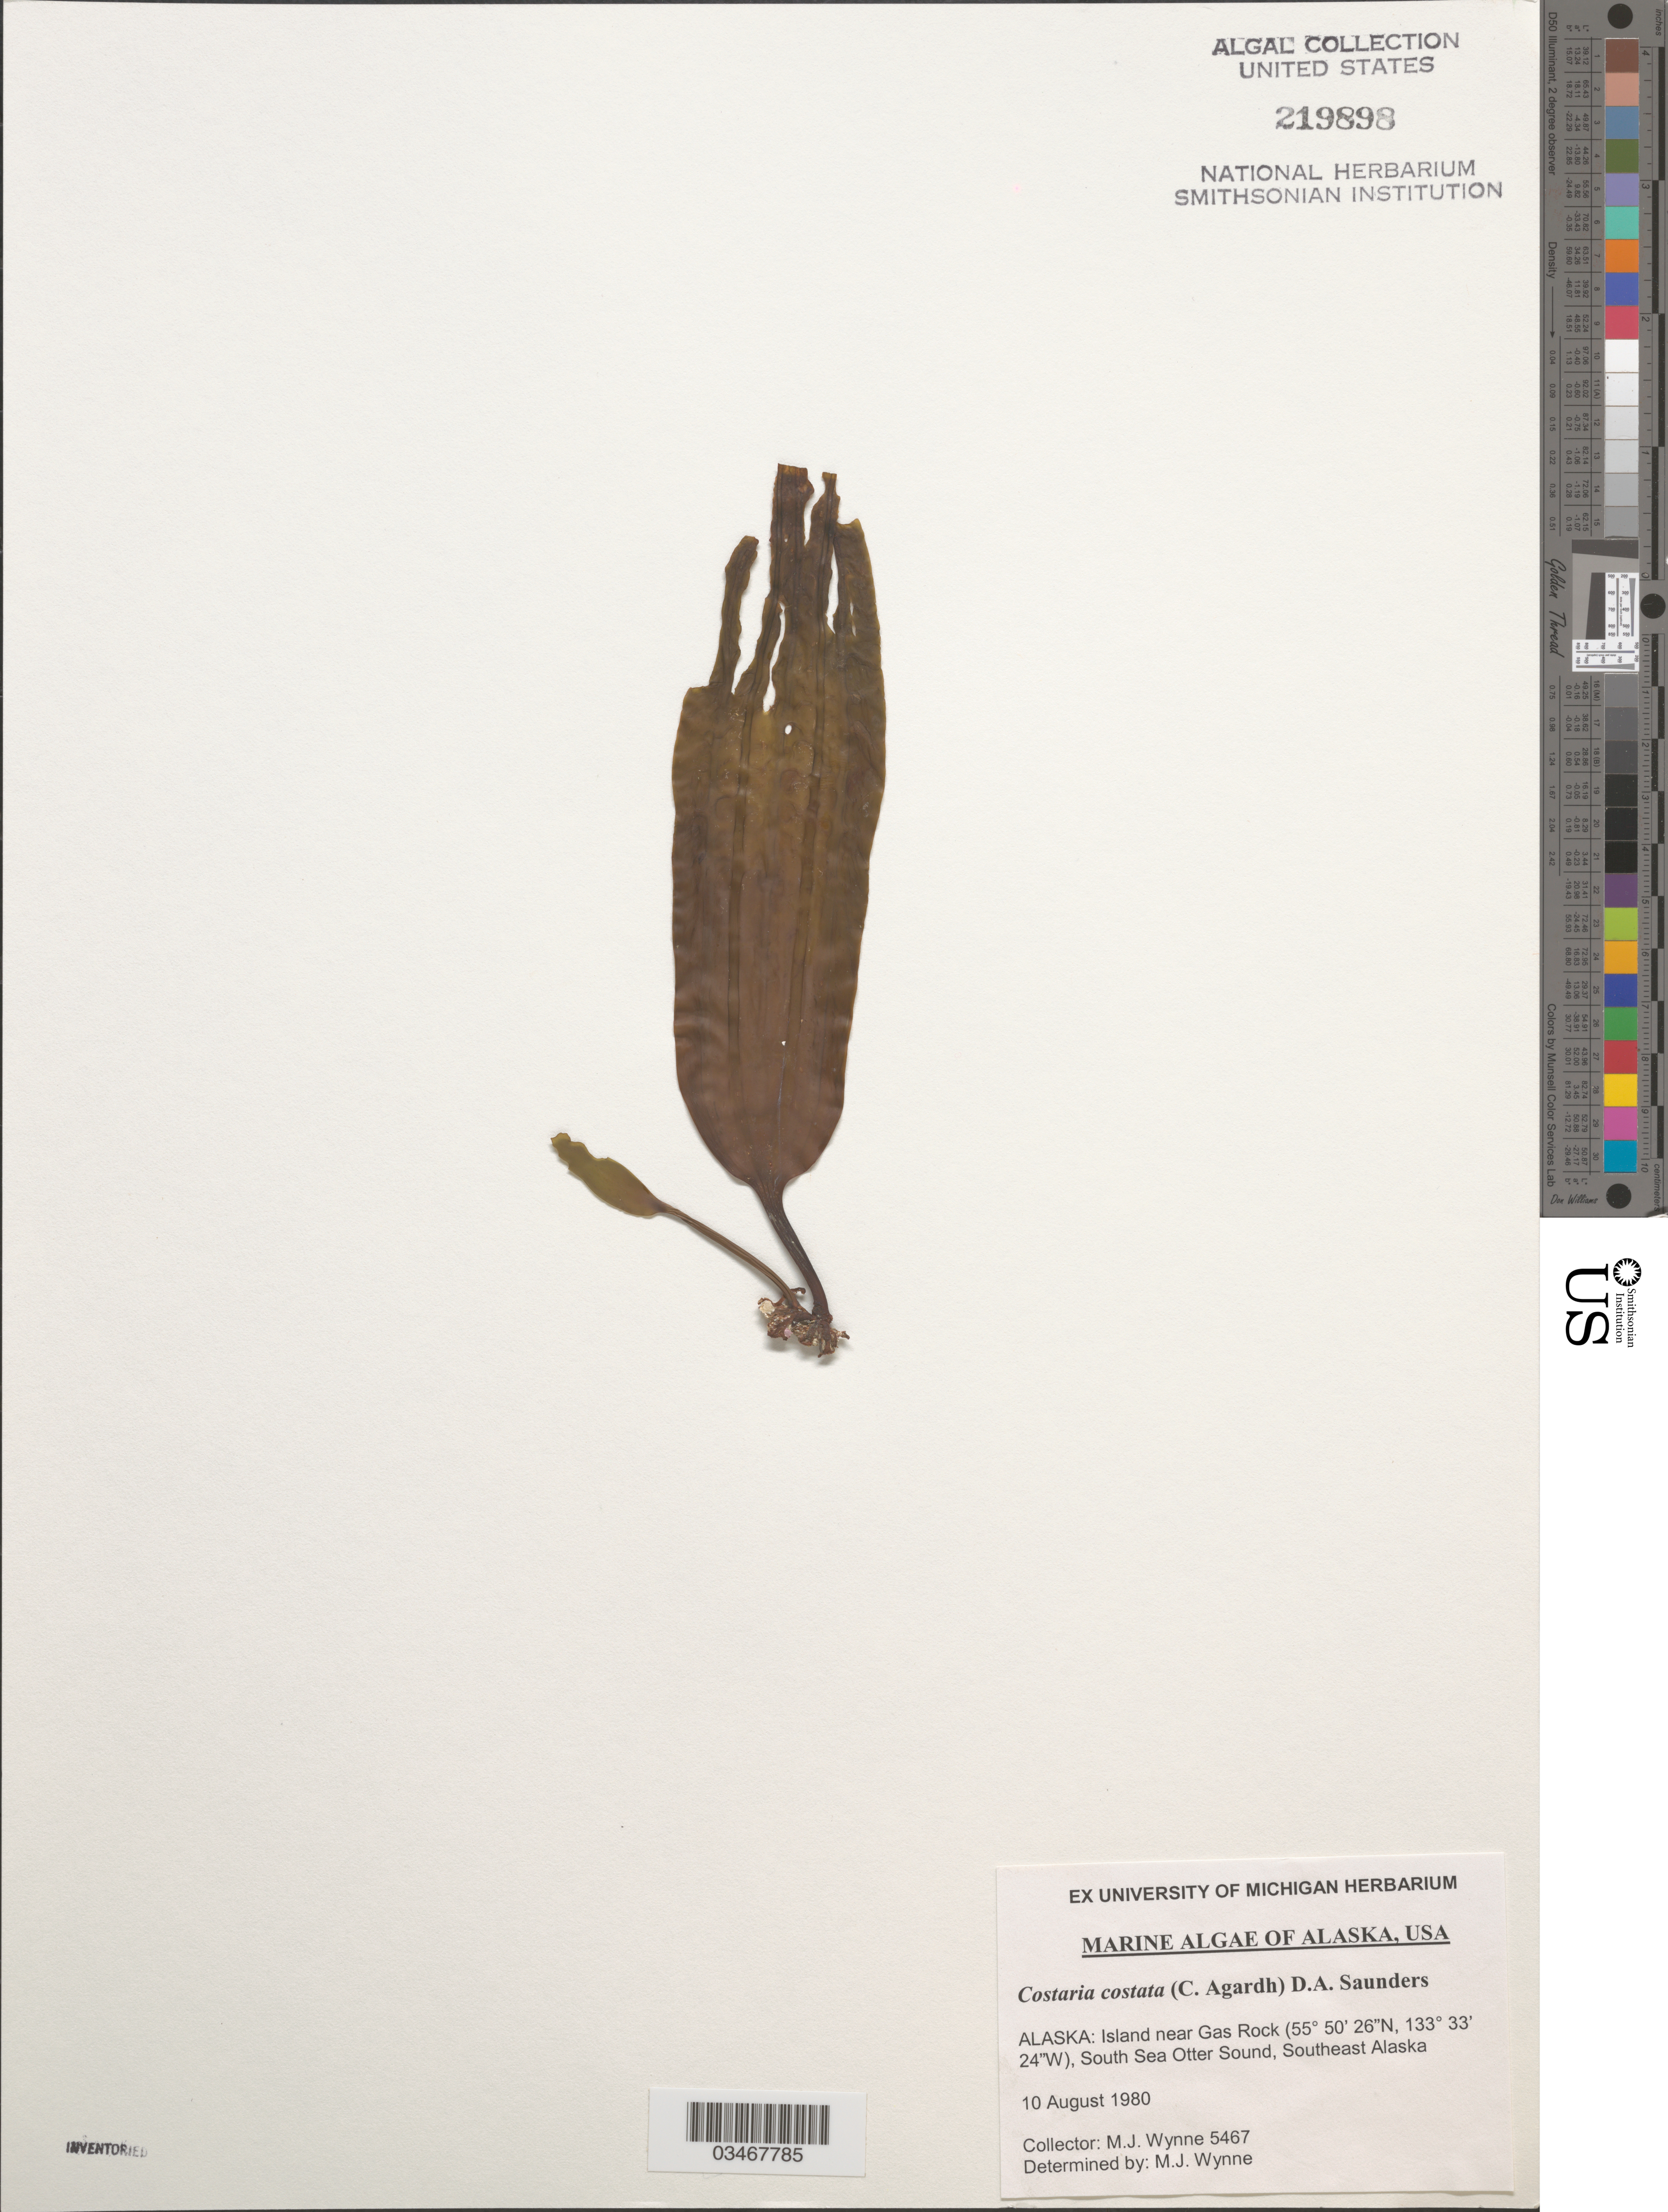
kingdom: Chromista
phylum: Ochrophyta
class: Phaeophyceae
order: Laminariales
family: Costariaceae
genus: Costaria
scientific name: Costaria costata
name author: (C. Agardh) D.A. Saunders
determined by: Wynne, M. J.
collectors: M.J. Wynne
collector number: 5467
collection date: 1980-08-10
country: United States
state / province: Alaska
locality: Island near Gas Rock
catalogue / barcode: US 219898